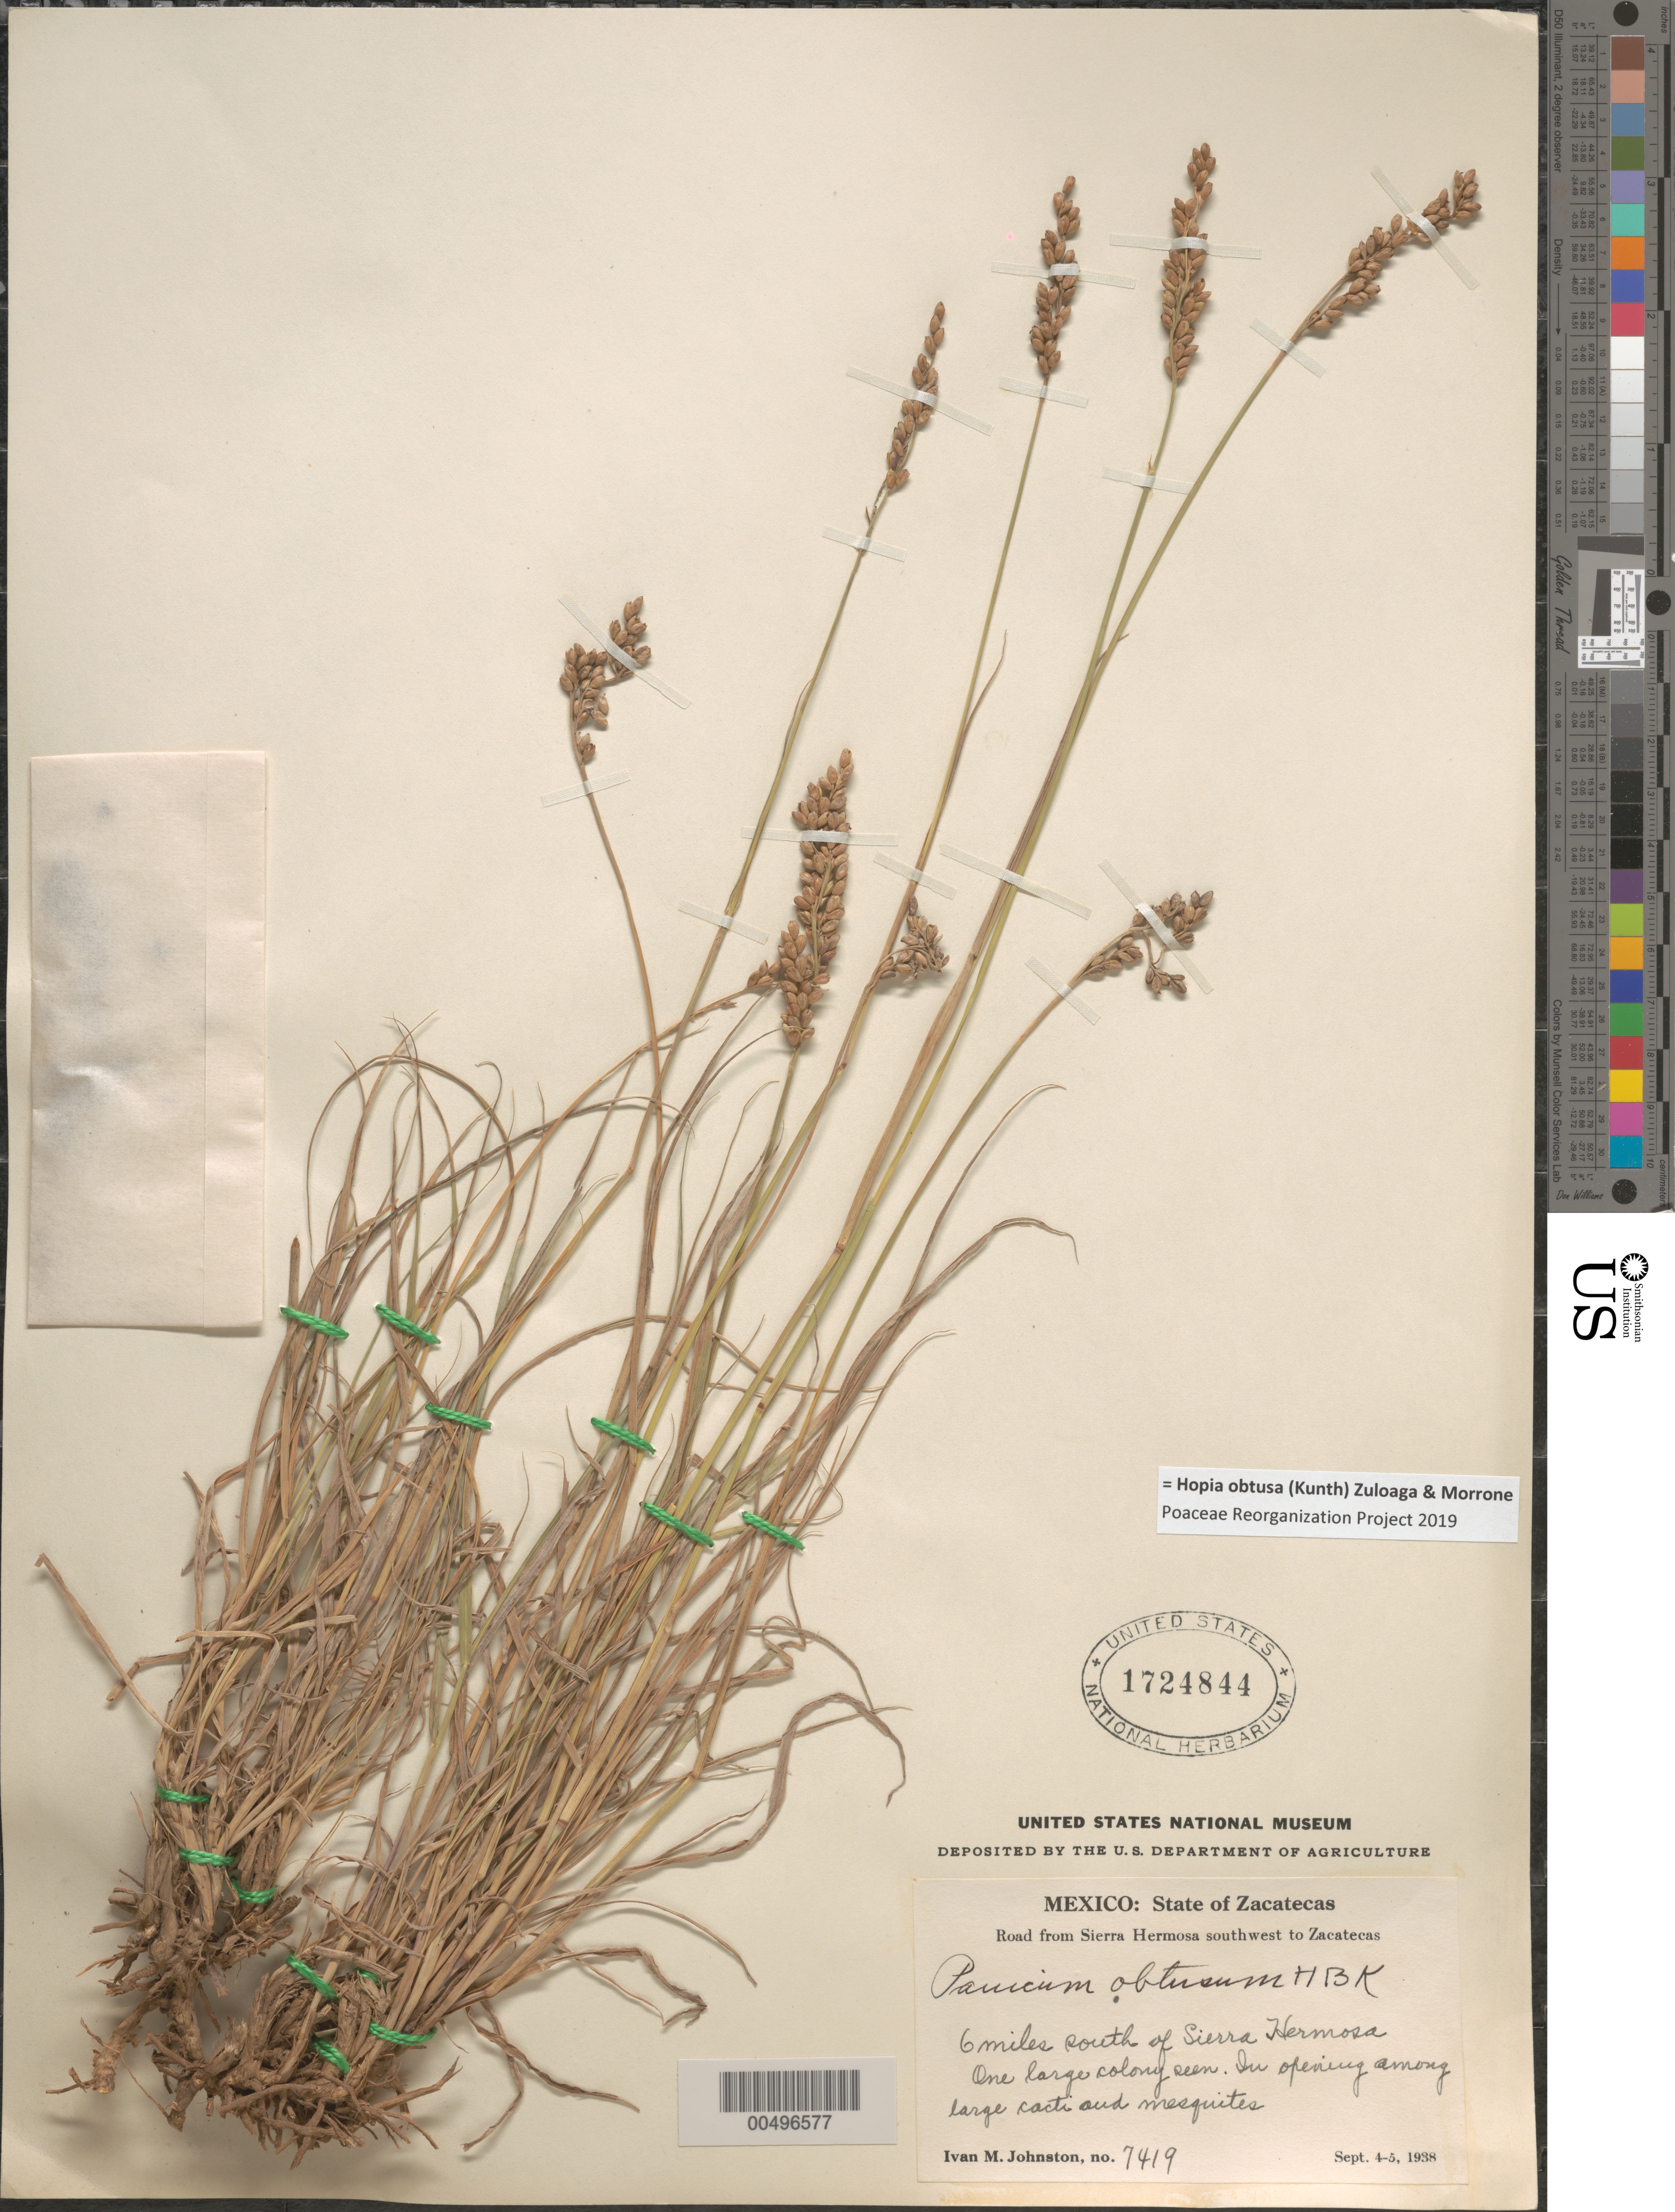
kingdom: Plantae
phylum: Tracheophyta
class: Liliopsida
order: Poales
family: Poaceae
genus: Panicum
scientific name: Panicum obtusum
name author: Kunth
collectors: I.M. Johnston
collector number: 7419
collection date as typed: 4 Sep 1938 to 5 Sep 1938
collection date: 1938-09-04/1938-09-05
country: Mexico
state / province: Zacatecas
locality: Rd from Sierra Hermosa SW to Zacatecas, 6 mi S of Sierra Hermosa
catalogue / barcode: US 1724844